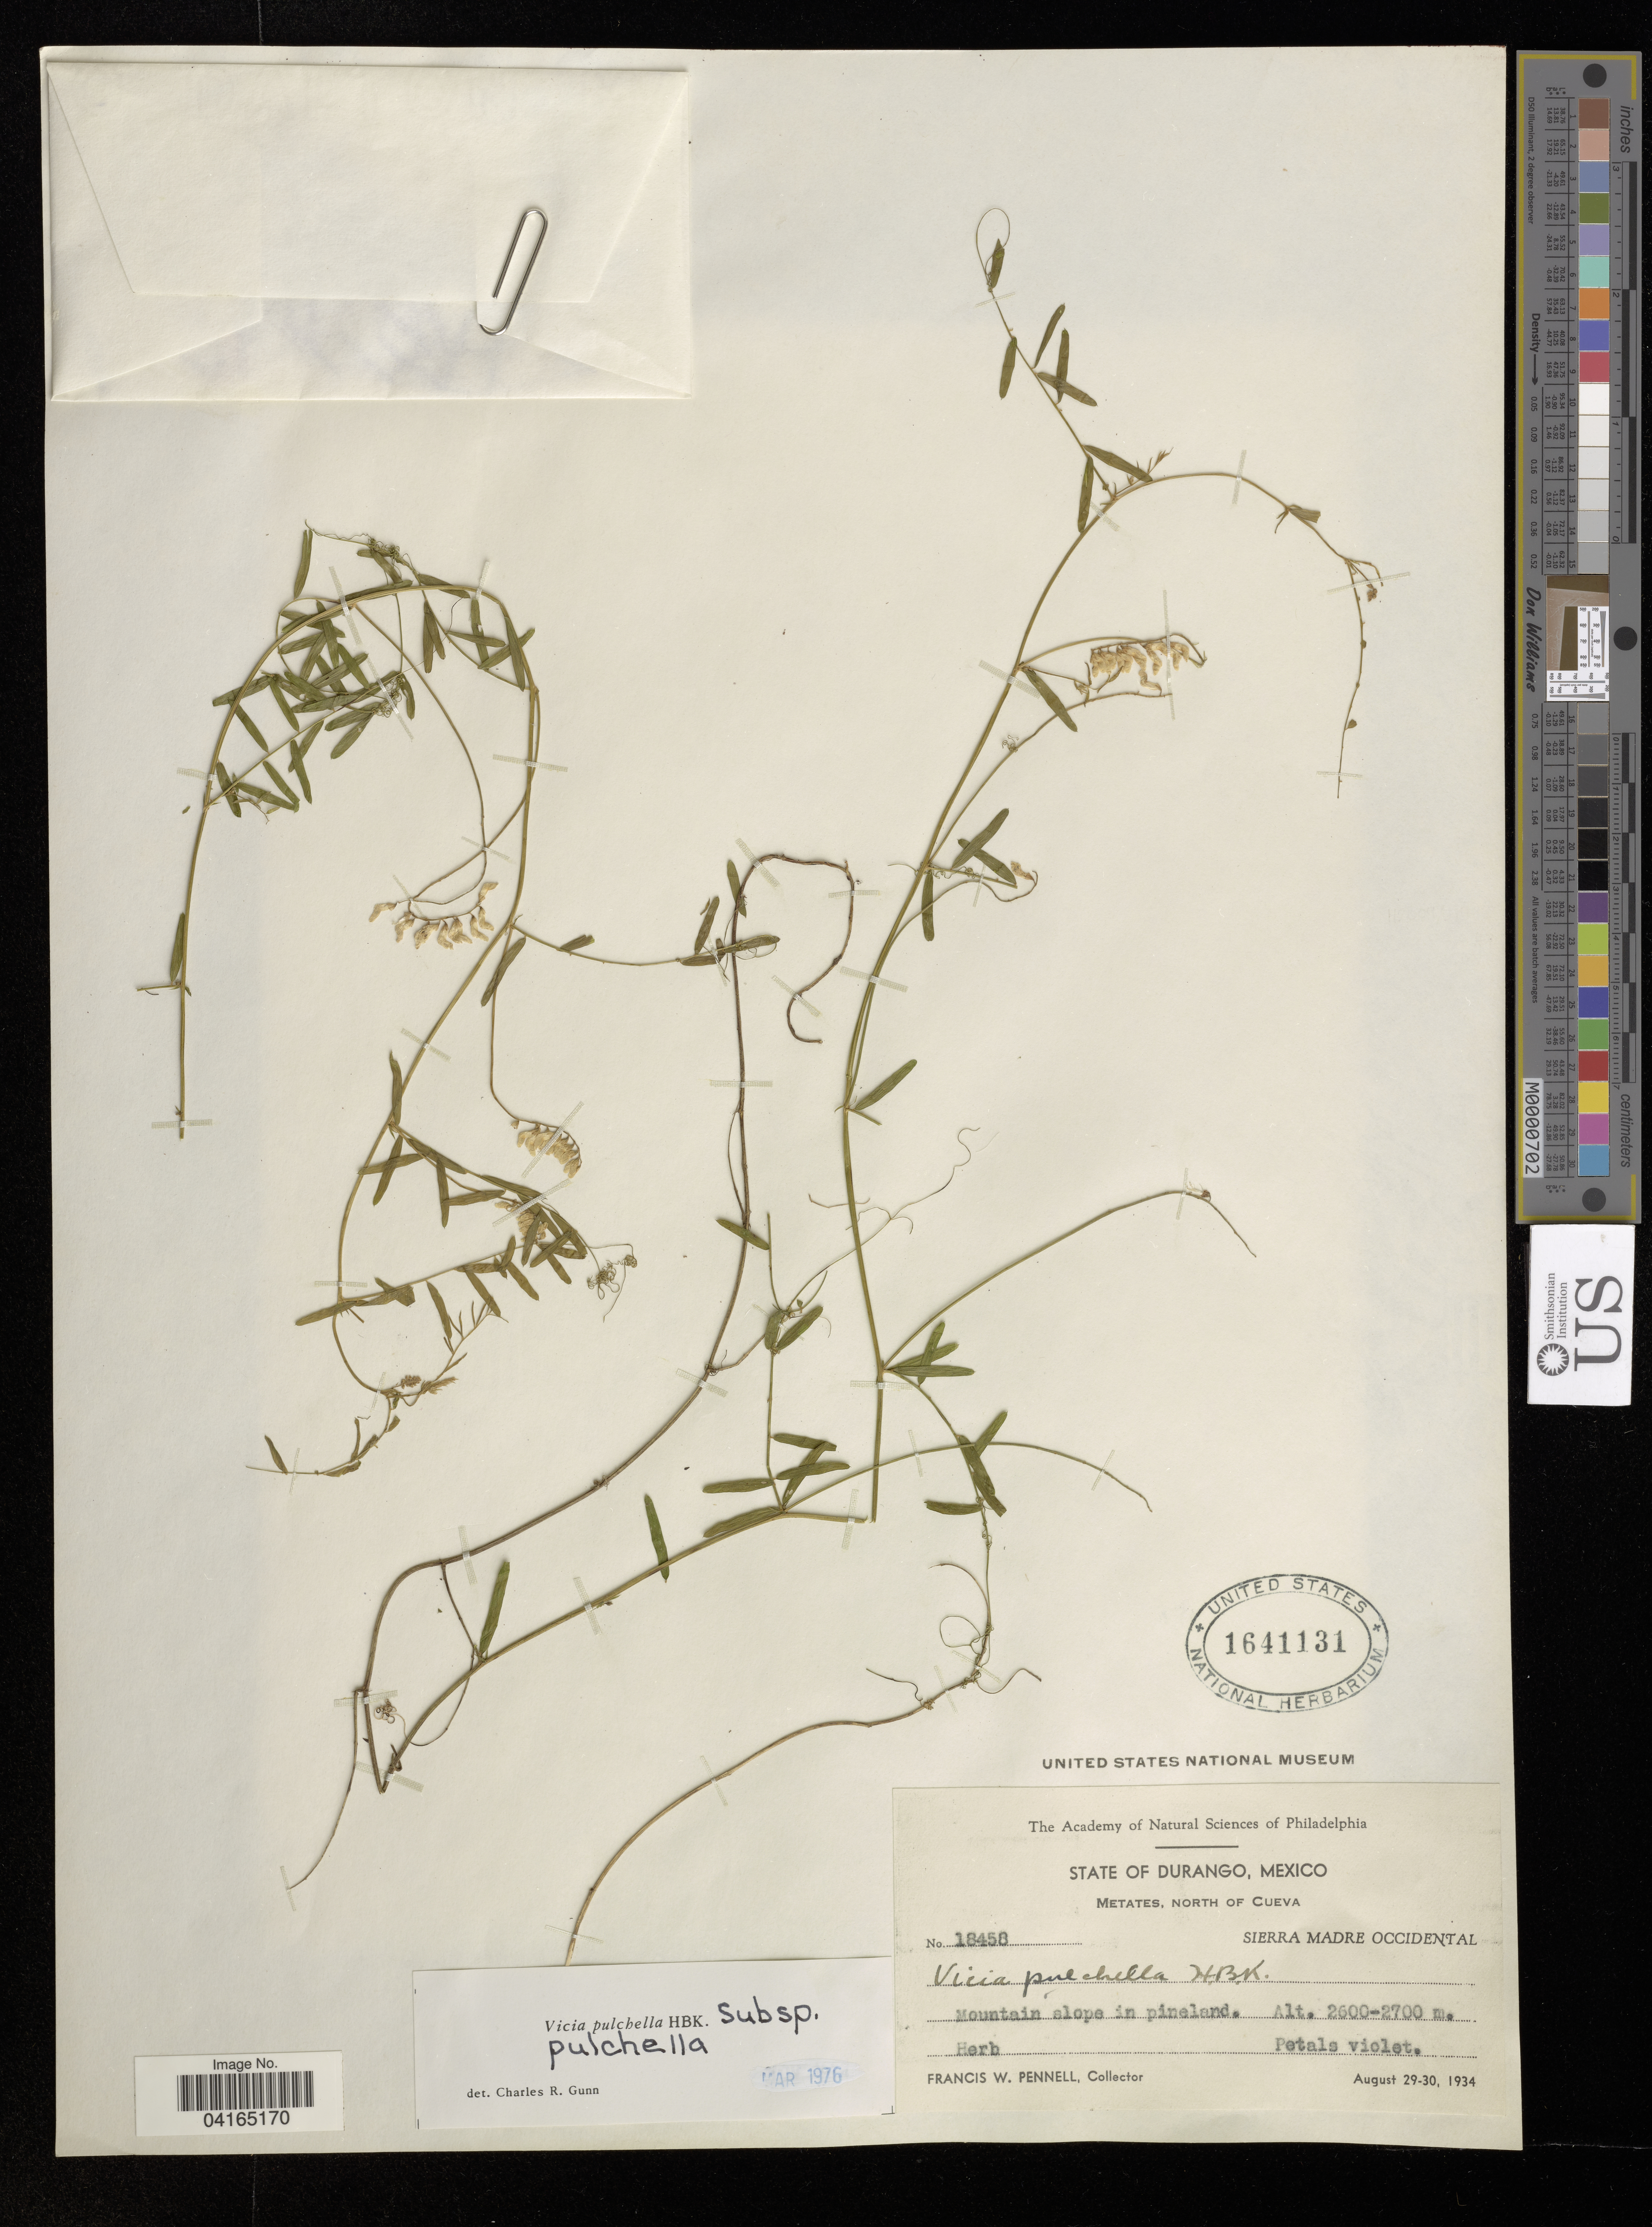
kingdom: Plantae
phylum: Tracheophyta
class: Magnoliopsida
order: Fabales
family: Fabaceae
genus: Vicia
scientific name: Vicia pulchella subsp. pulchella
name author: Kunth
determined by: Hechenleitner, Paulina, RBG Edinburgh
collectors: F. W. Pennell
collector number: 18458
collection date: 1934-08-29/1934-08-30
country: Mexico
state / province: Durango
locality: Metates, North of Cueva, Sierra Madre Occidental. Mountain alope in pineland.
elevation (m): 2600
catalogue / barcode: US 1641131